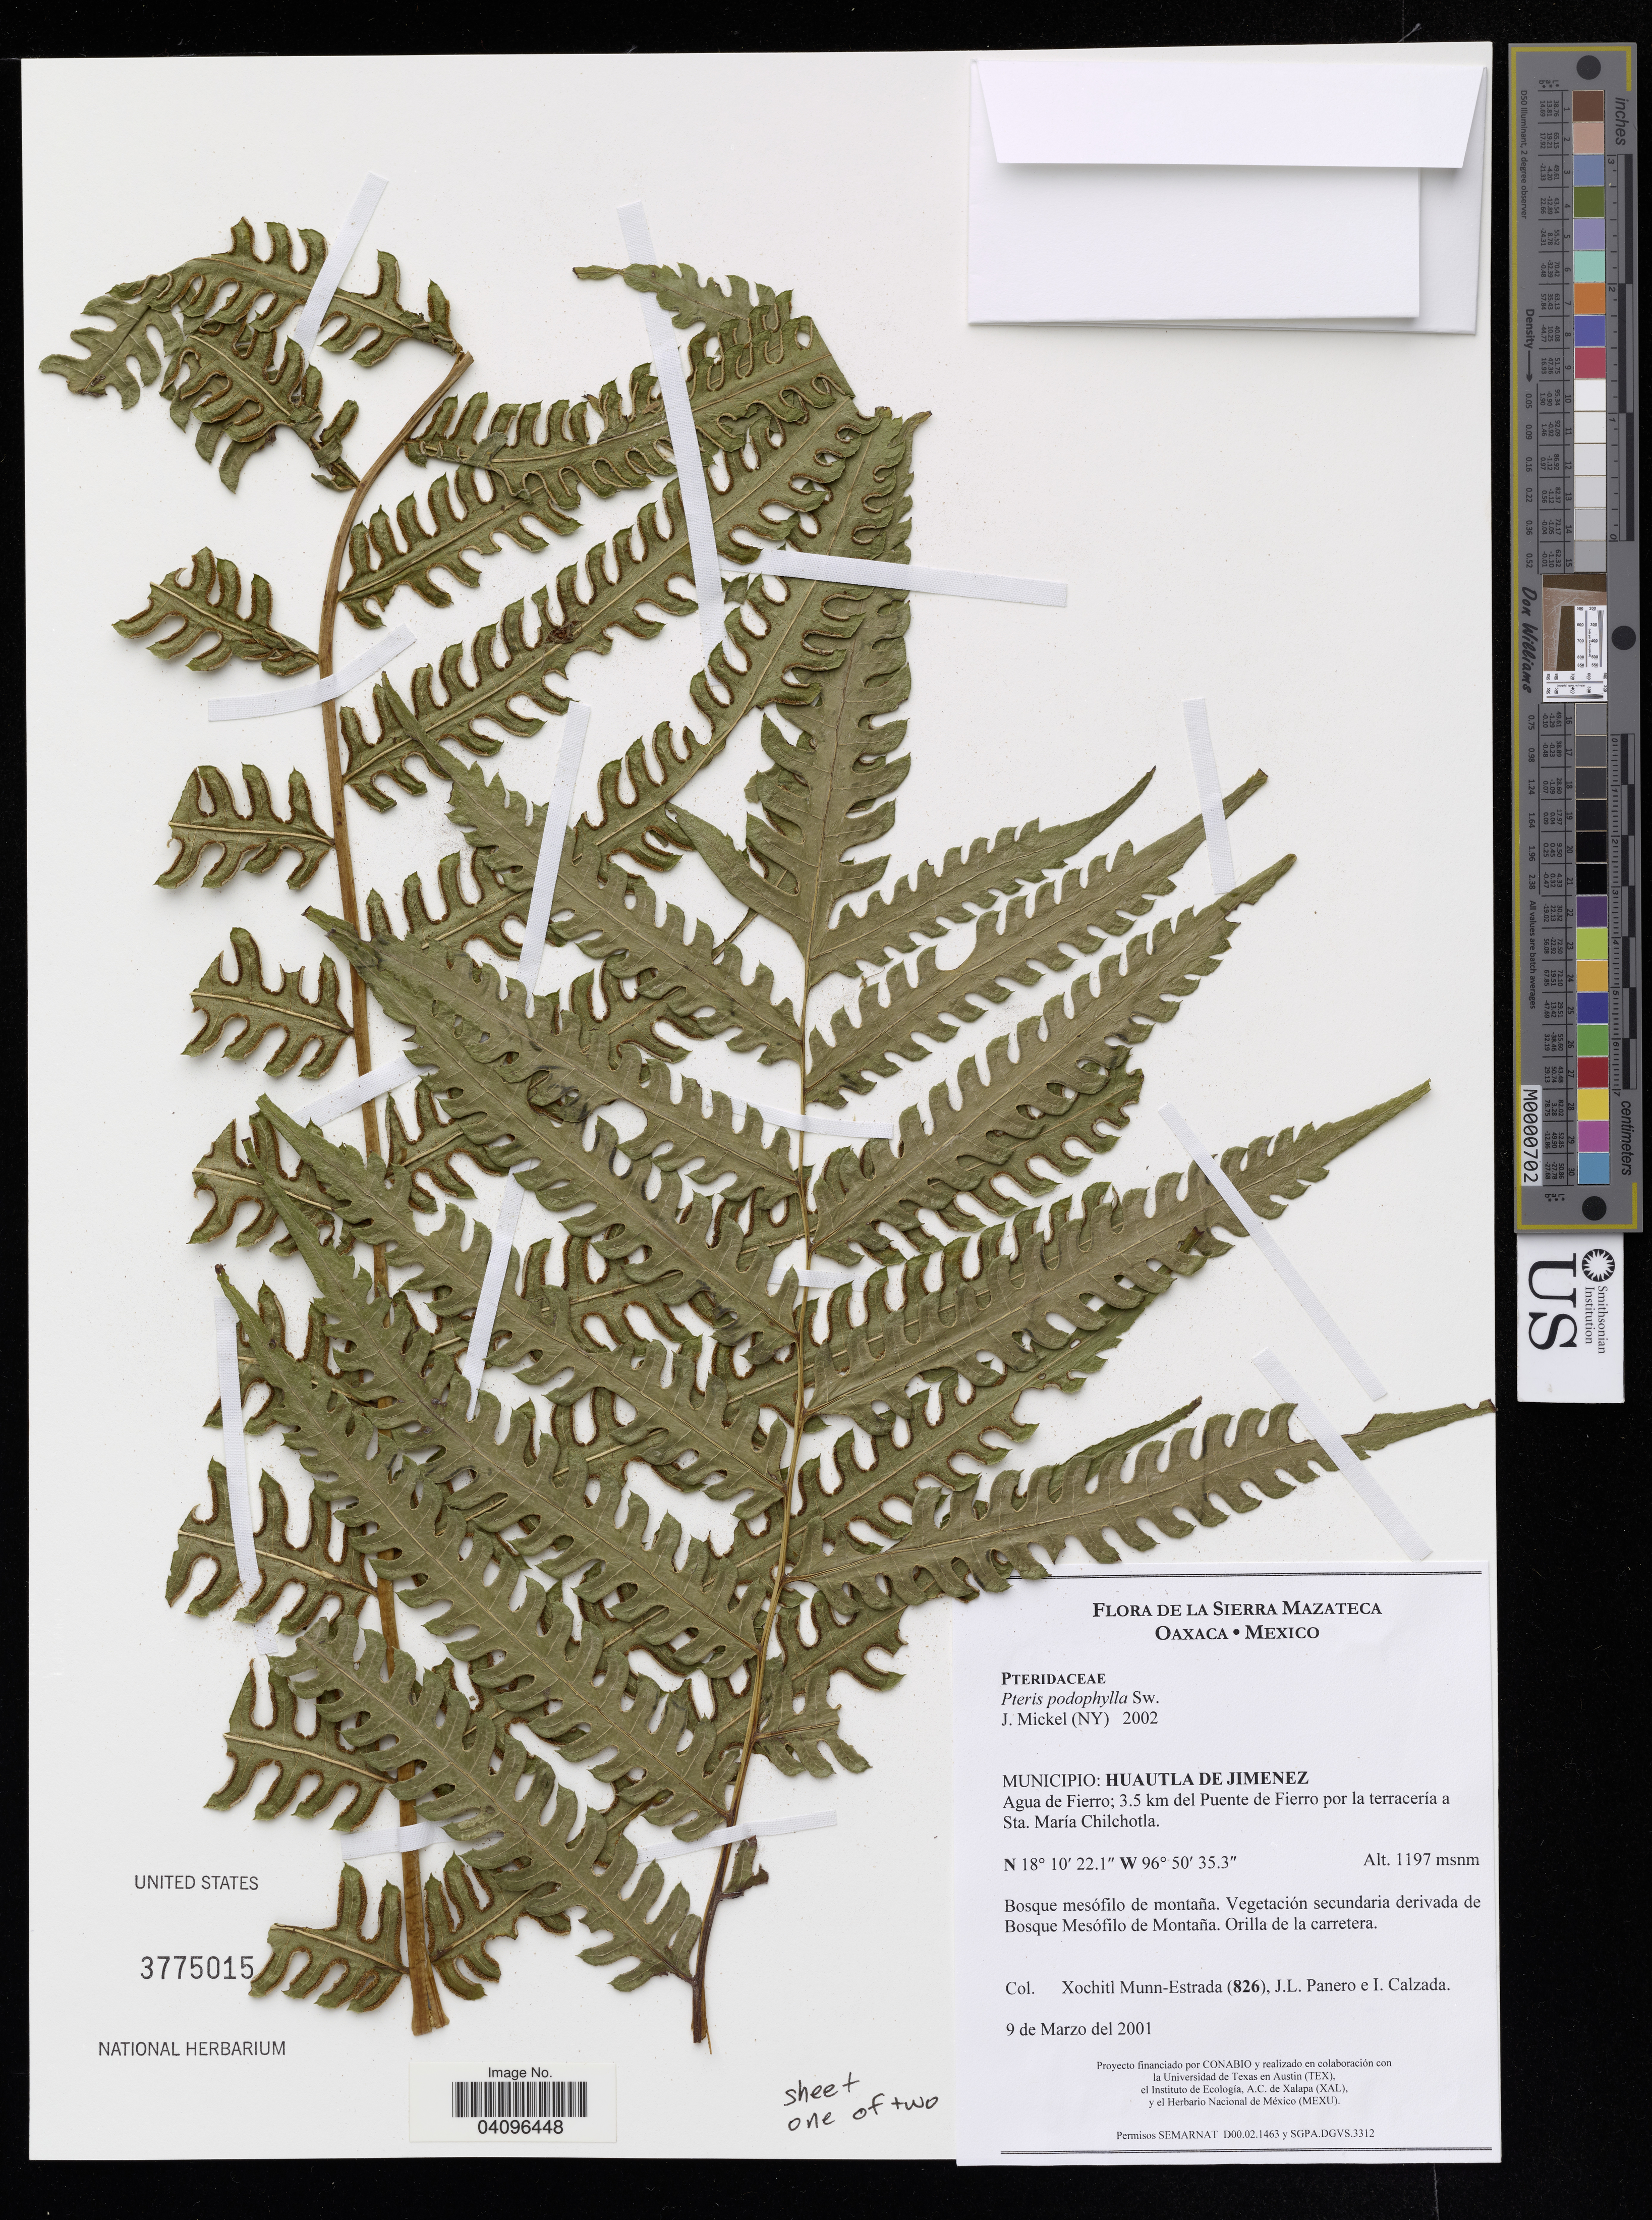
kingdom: Plantae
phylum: Tracheophyta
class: Polypodiopsida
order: Polypodiales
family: Pteridaceae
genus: Pteris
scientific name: Pteris podophylla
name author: Sw.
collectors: X. Munn-Estrada, J. Panero E. & I. Calzada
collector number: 826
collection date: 2001-03-09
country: Mexico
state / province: Oaxaca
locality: Sierra Mazateca, Municipio: Huautla de Jimenez, Agua de Fierro; 3.5 km del Puente de Fierro por la terracería a Sta. María Chilchotla.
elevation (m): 1197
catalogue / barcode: US 3775015